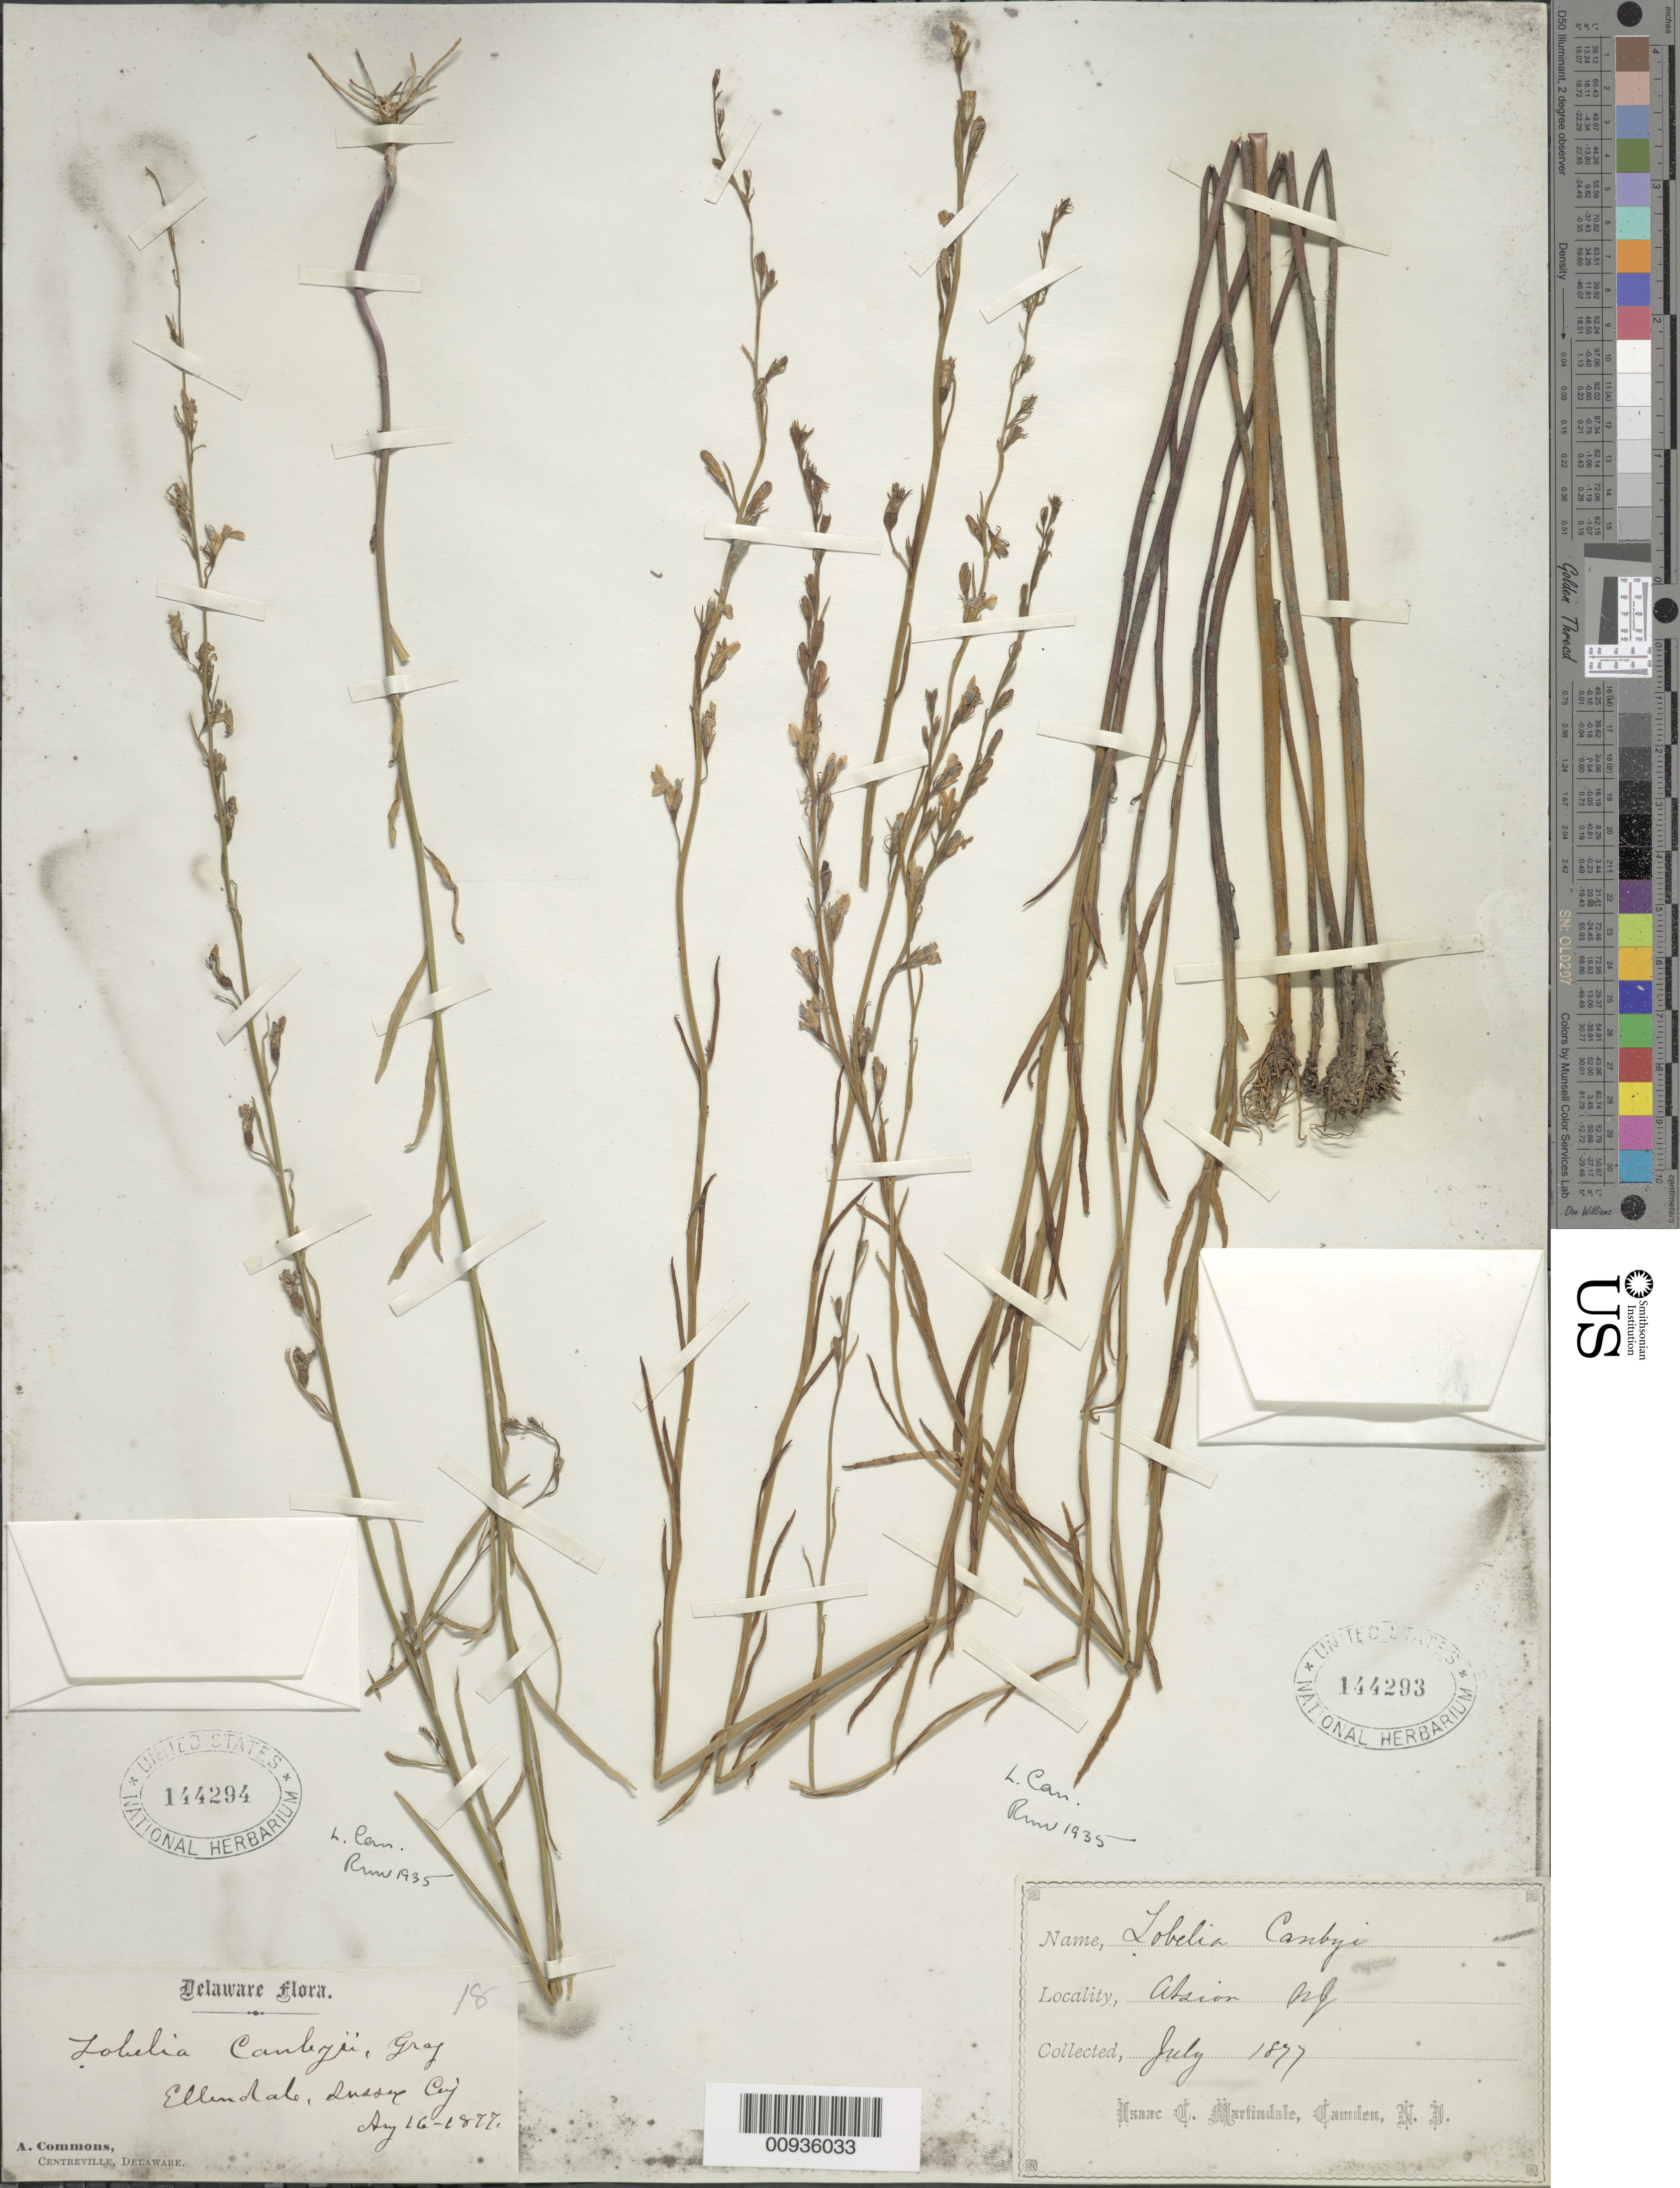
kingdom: Plantae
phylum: Tracheophyta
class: Magnoliopsida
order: Asterales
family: Campanulaceae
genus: Lobelia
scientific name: Lobelia canbyi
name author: A. Gray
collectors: I. C. Martindale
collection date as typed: Jul 1877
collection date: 1877-07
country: United States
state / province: New Jersey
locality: Atsion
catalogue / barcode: US 144293-2